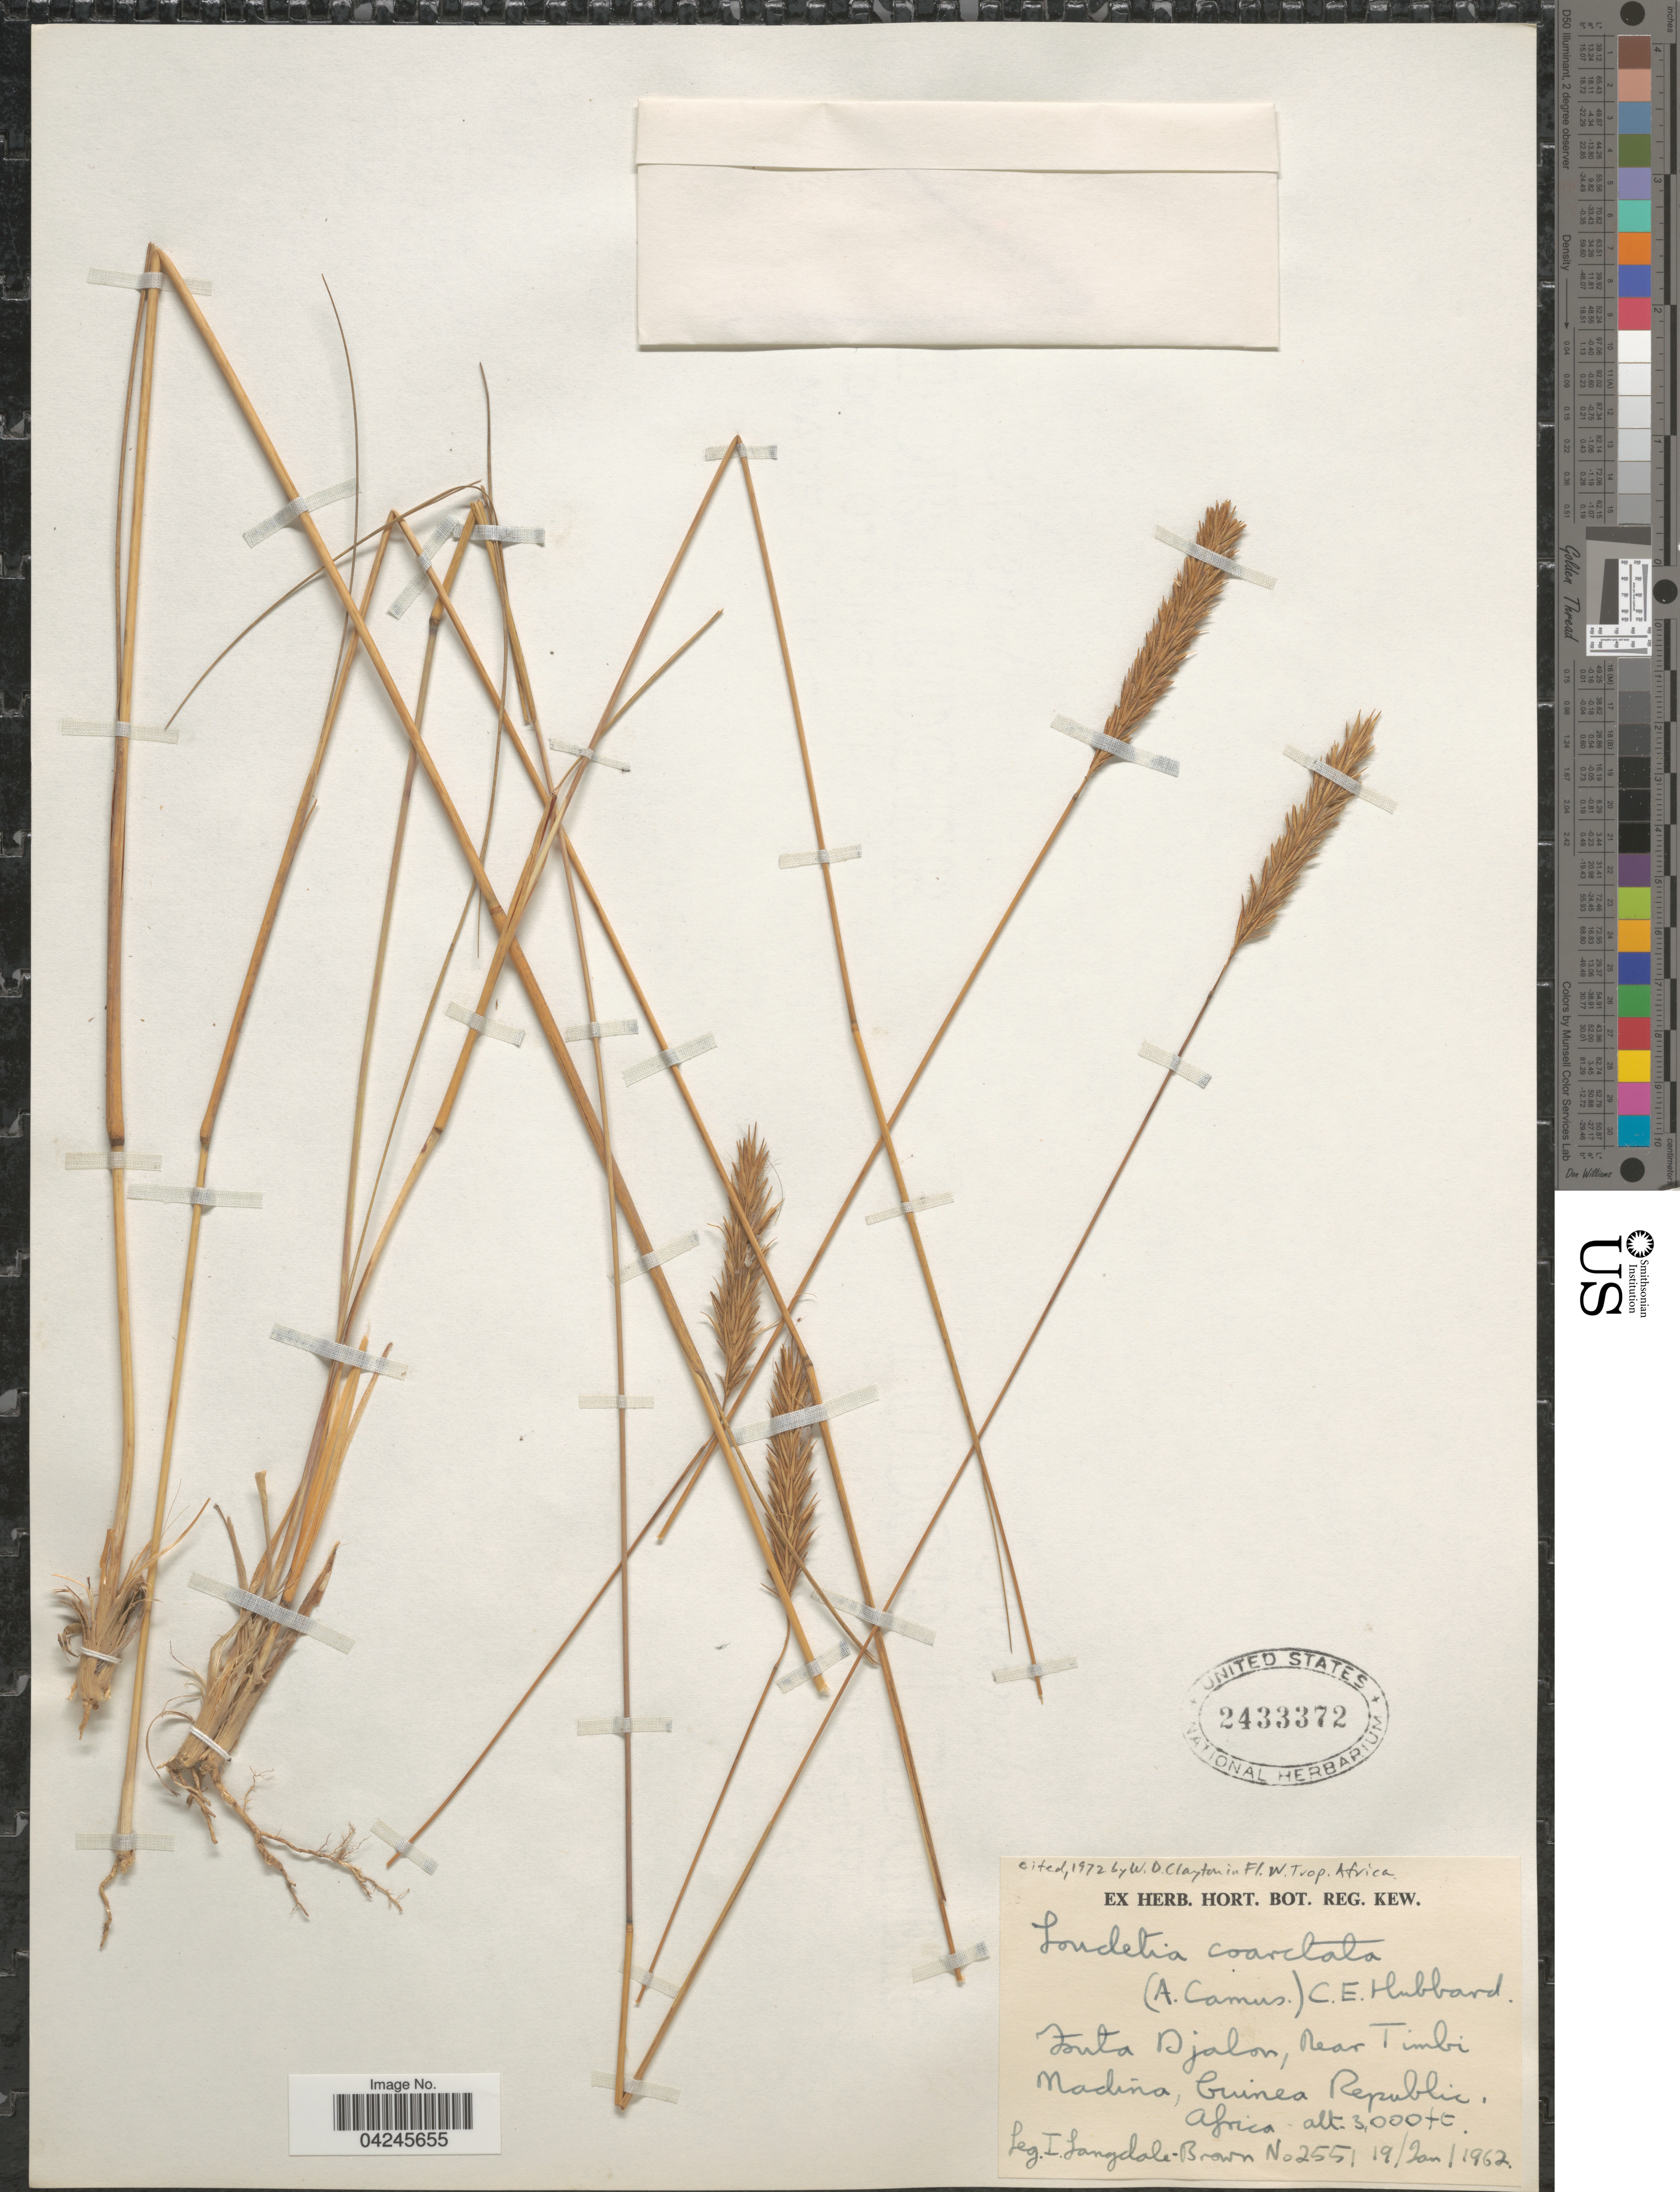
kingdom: Plantae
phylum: Tracheophyta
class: Liliopsida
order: Poales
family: Poaceae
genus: Loudetia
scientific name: Loudetia coarctata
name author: (A. Camus) C. E. Hubb.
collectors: I. Langdale-Brown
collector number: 2551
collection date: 1962-01-19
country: Guinea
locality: Insula Djalon, Near Timbi Madina, Guinea Republic.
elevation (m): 914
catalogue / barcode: US 2433372